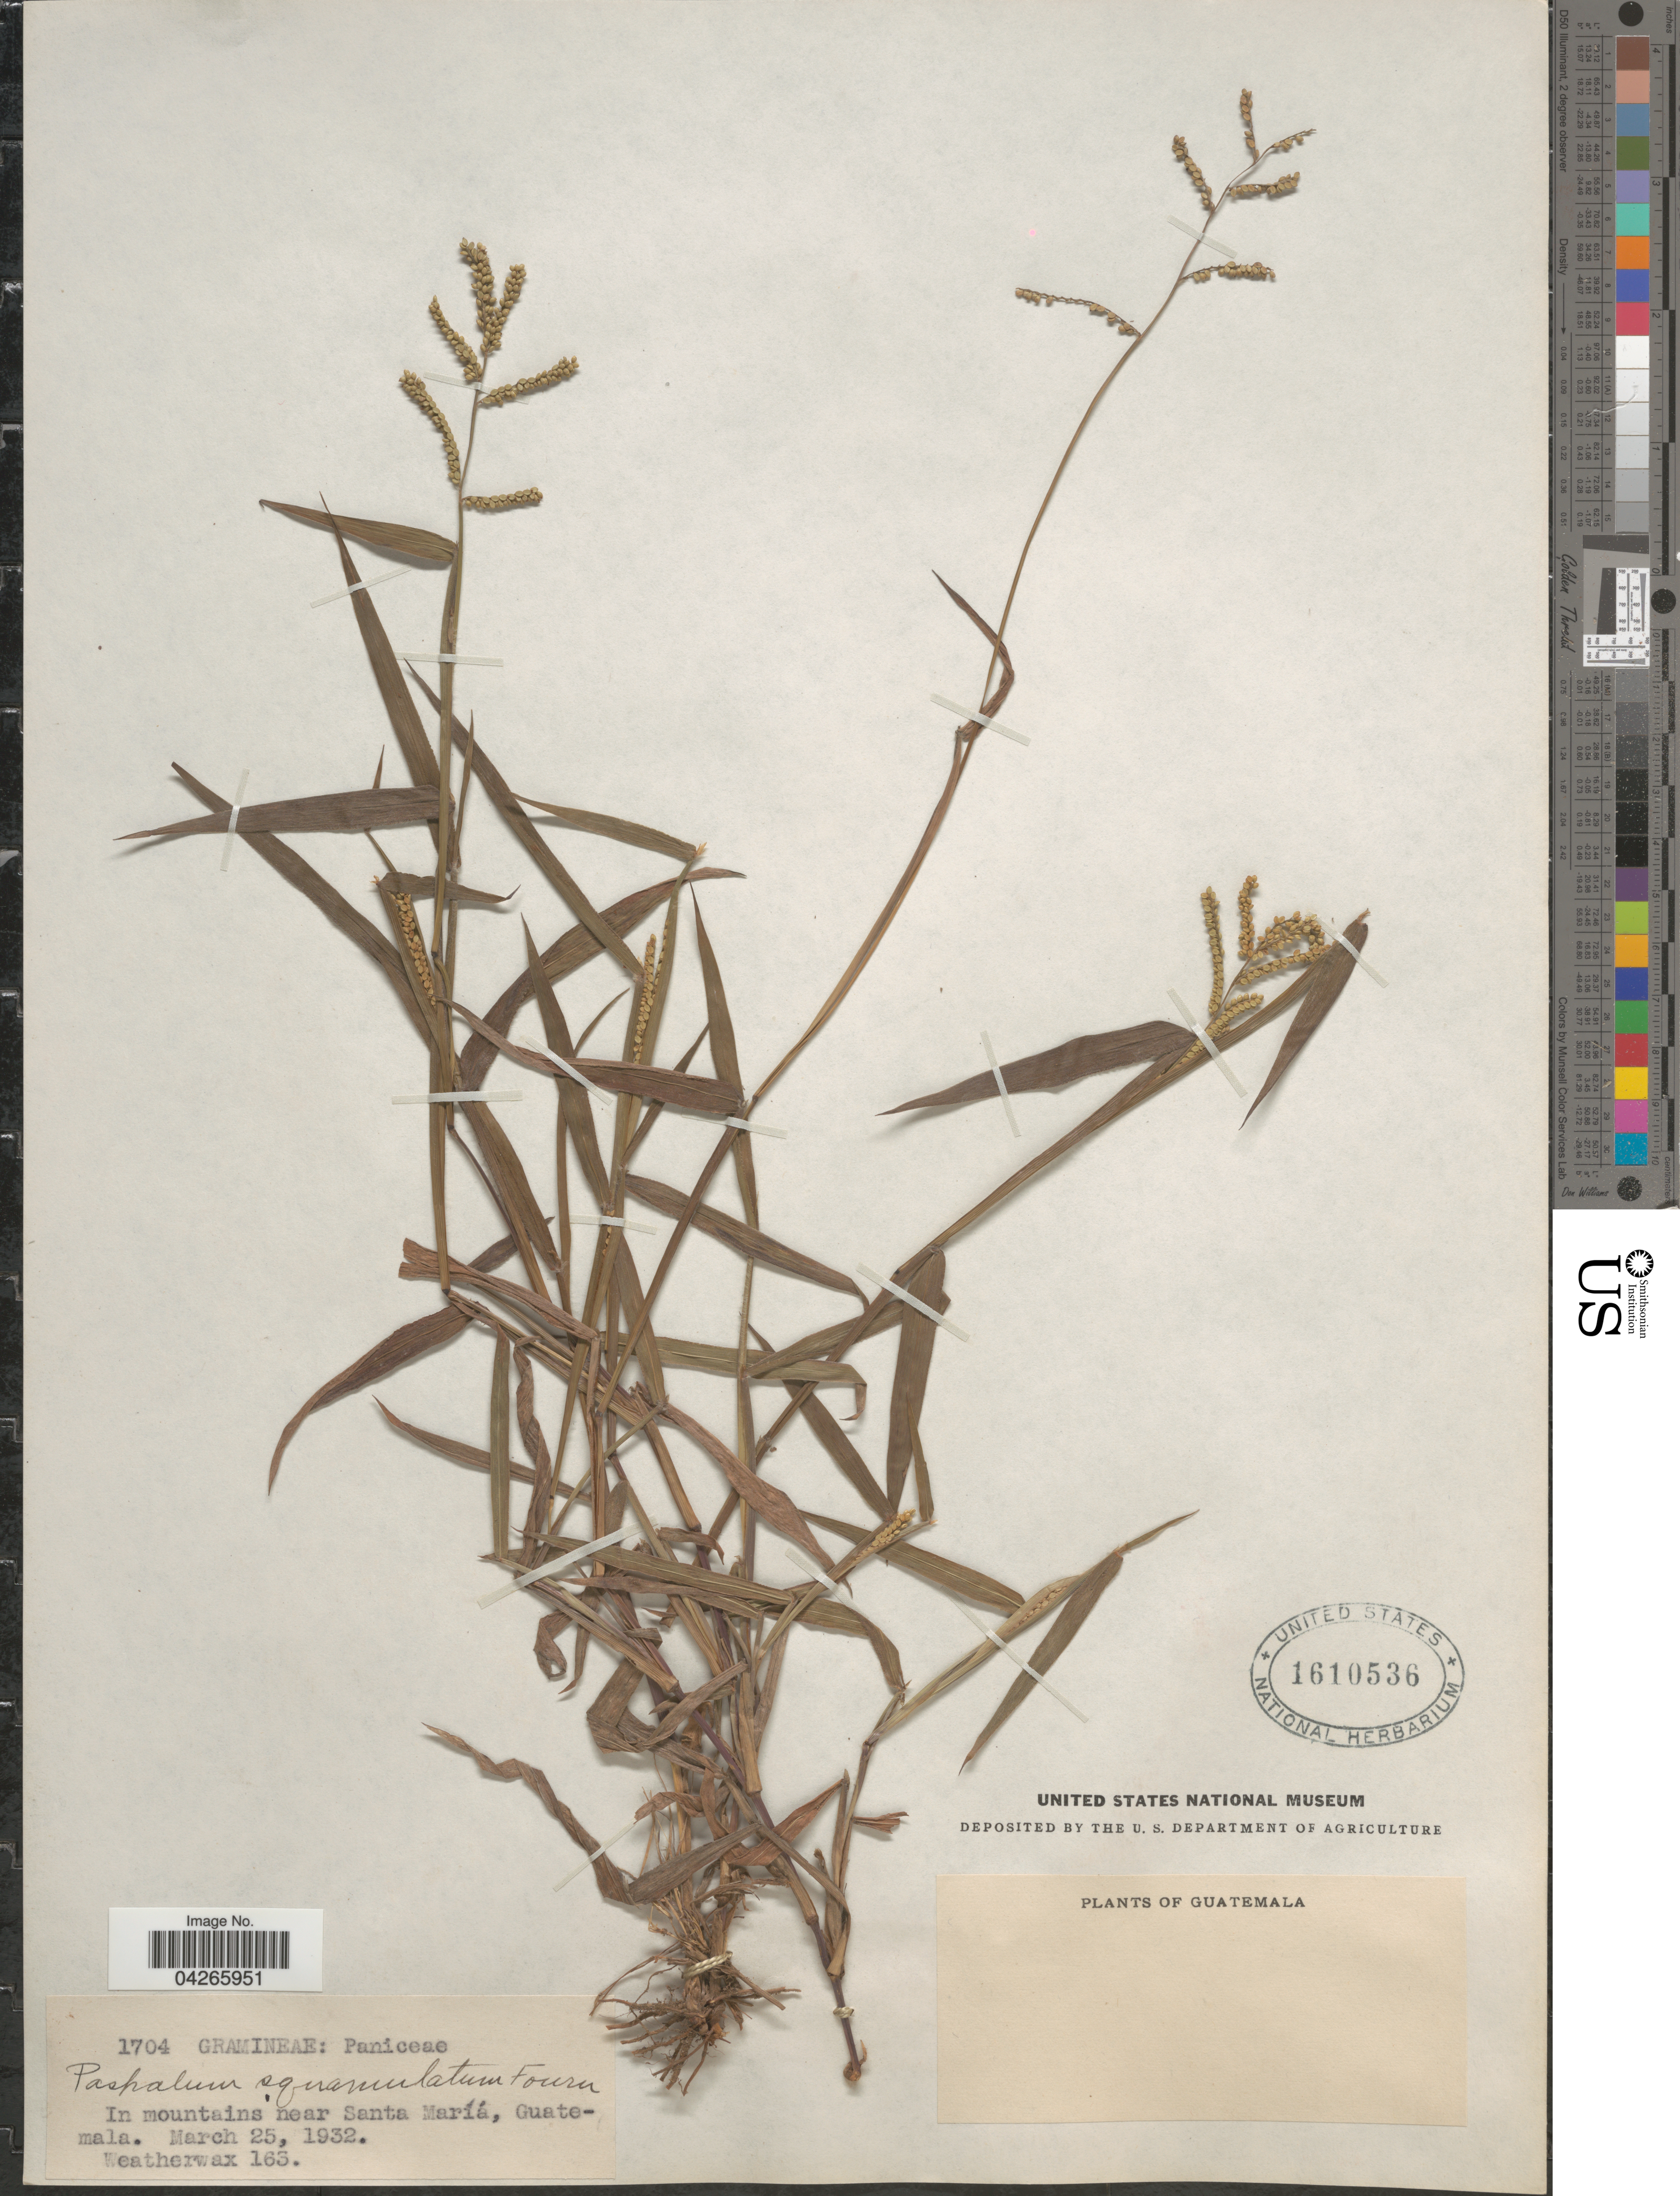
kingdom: Plantae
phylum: Tracheophyta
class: Liliopsida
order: Poales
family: Poaceae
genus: Paspalum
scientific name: Paspalum squamulatum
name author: E. Fourn.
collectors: -. Weatherwax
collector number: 163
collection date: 1932-03-25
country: Guatemala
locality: In mountains near Santa María.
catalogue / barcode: US 1610536